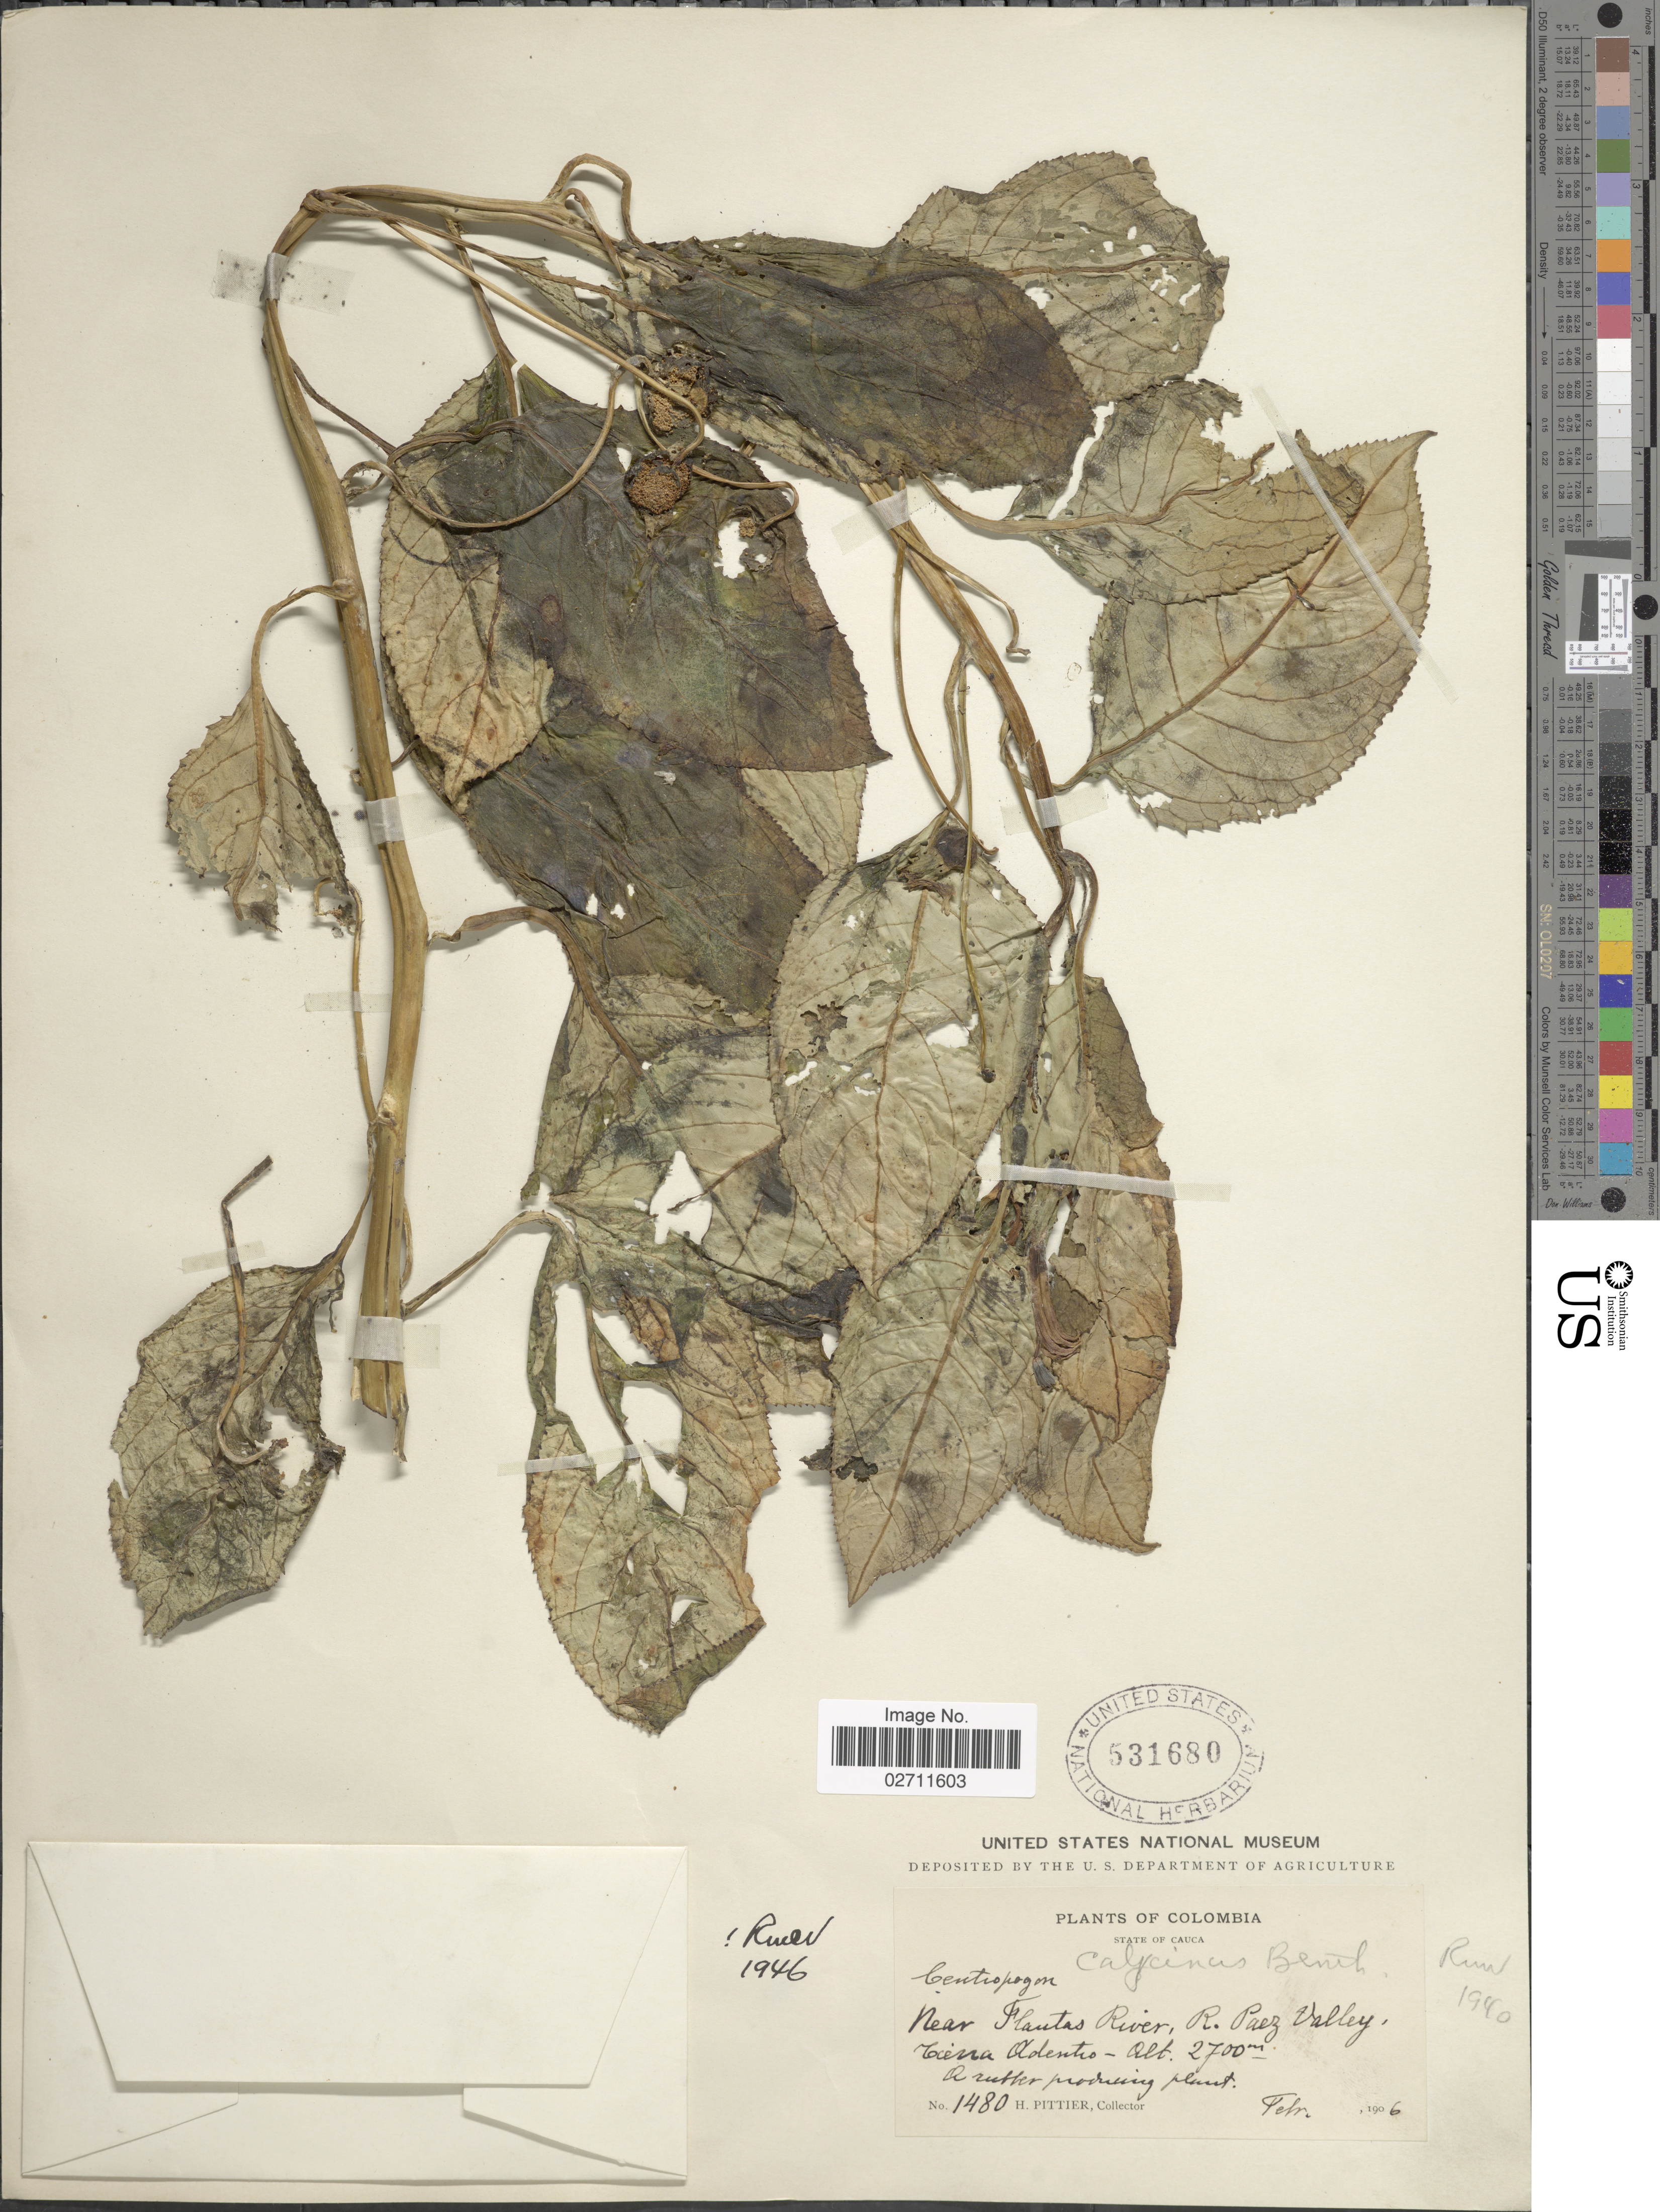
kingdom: Plantae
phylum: Tracheophyta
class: Magnoliopsida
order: Asterales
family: Campanulaceae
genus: Centropogon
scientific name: Centropogon calycinus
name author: Benth.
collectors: H. F. Pittier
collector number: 1480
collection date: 1906-02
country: Colombia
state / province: Cauca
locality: Near Flautas River, R. Paez Valley, Sierra Adentro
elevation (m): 2700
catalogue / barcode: US 531680